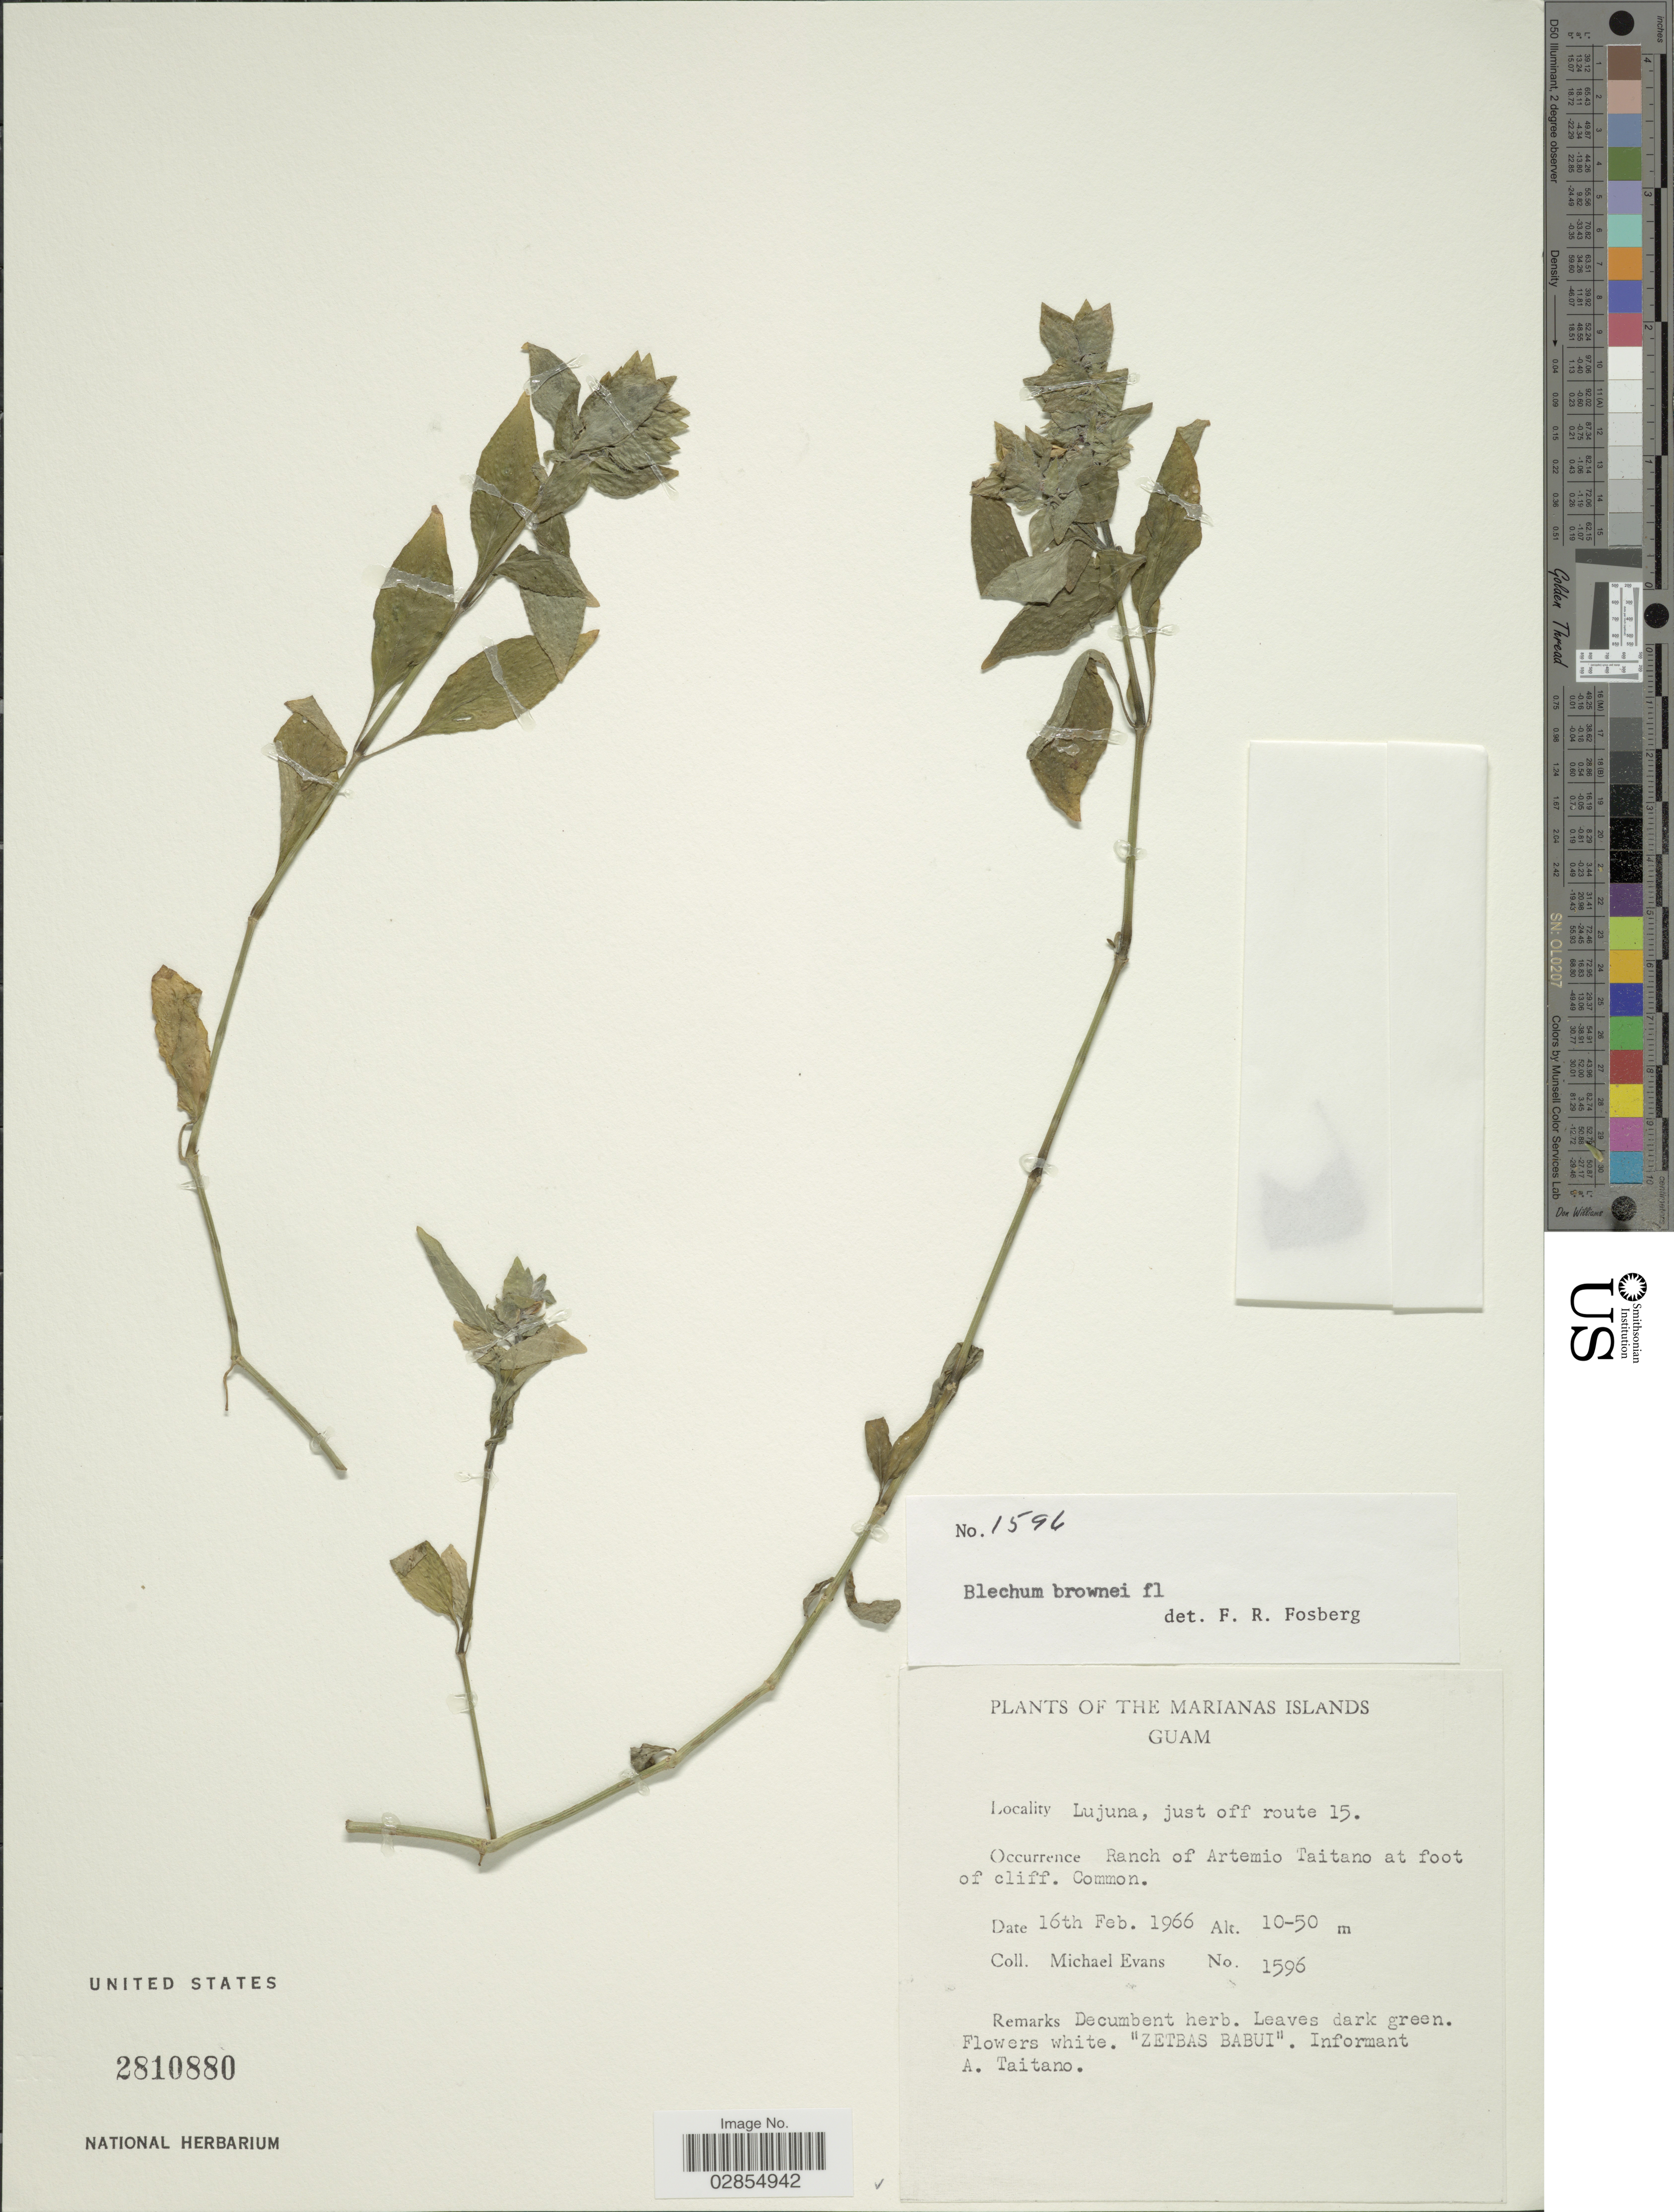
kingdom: Plantae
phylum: Tracheophyta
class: Magnoliopsida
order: Lamiales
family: Acanthaceae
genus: Blechum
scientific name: Blechum pyramidatum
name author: (Lam.) Urb.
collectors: M. Evans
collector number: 1596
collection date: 1966-02-16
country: Guam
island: Guam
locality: Marianas Islands, Lujuna, just off route 15, Ranch of Artemo Taitano at foot of cliff.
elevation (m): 10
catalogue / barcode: US 2810880